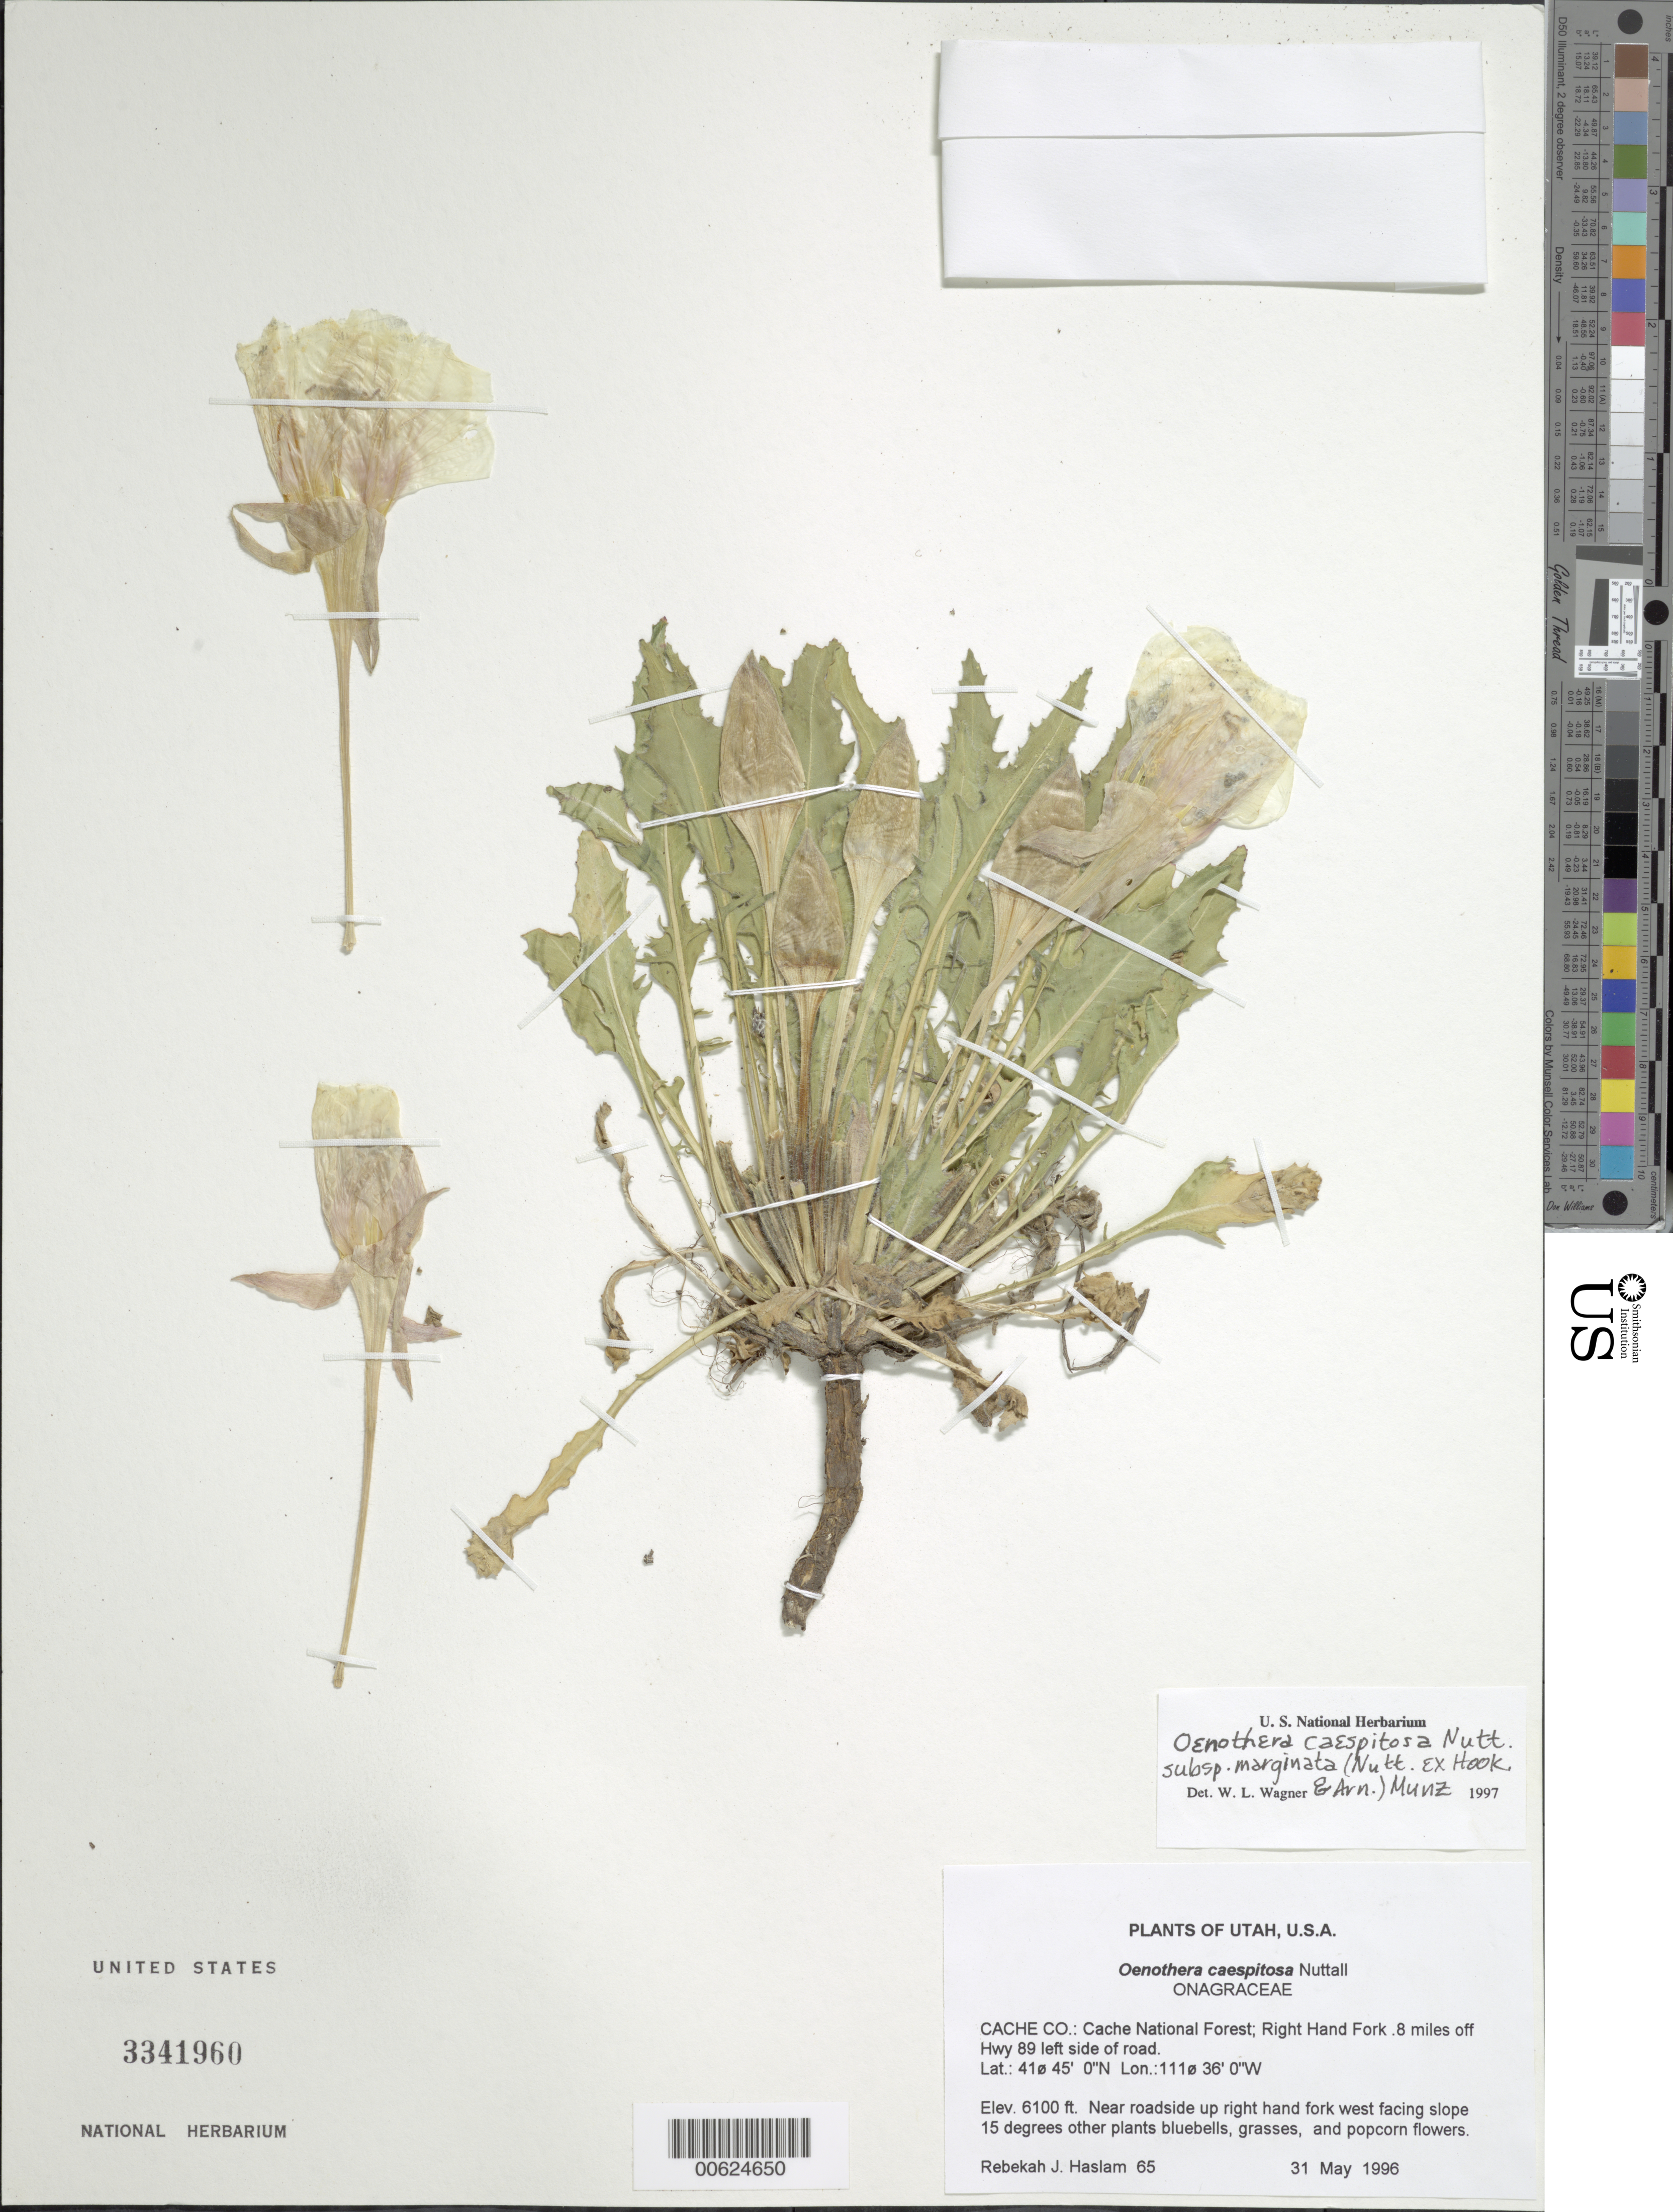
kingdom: Plantae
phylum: Tracheophyta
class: Magnoliopsida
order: Myrtales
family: Onagraceae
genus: Oenothera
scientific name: Oenothera cespitosa subsp. marginata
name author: (Nutt. ex Hook. & Arn.) Munz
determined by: Wagner, W. L., (BOT), Smithsonian Institution - National Museum of Natural History (UNITED STATES)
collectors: R. Haslam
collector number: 65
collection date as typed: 31 May 1996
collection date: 1996-05-31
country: United States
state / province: Utah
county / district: Cache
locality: Cache National Forest, off Hwy 89 left of road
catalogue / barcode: US 3341960